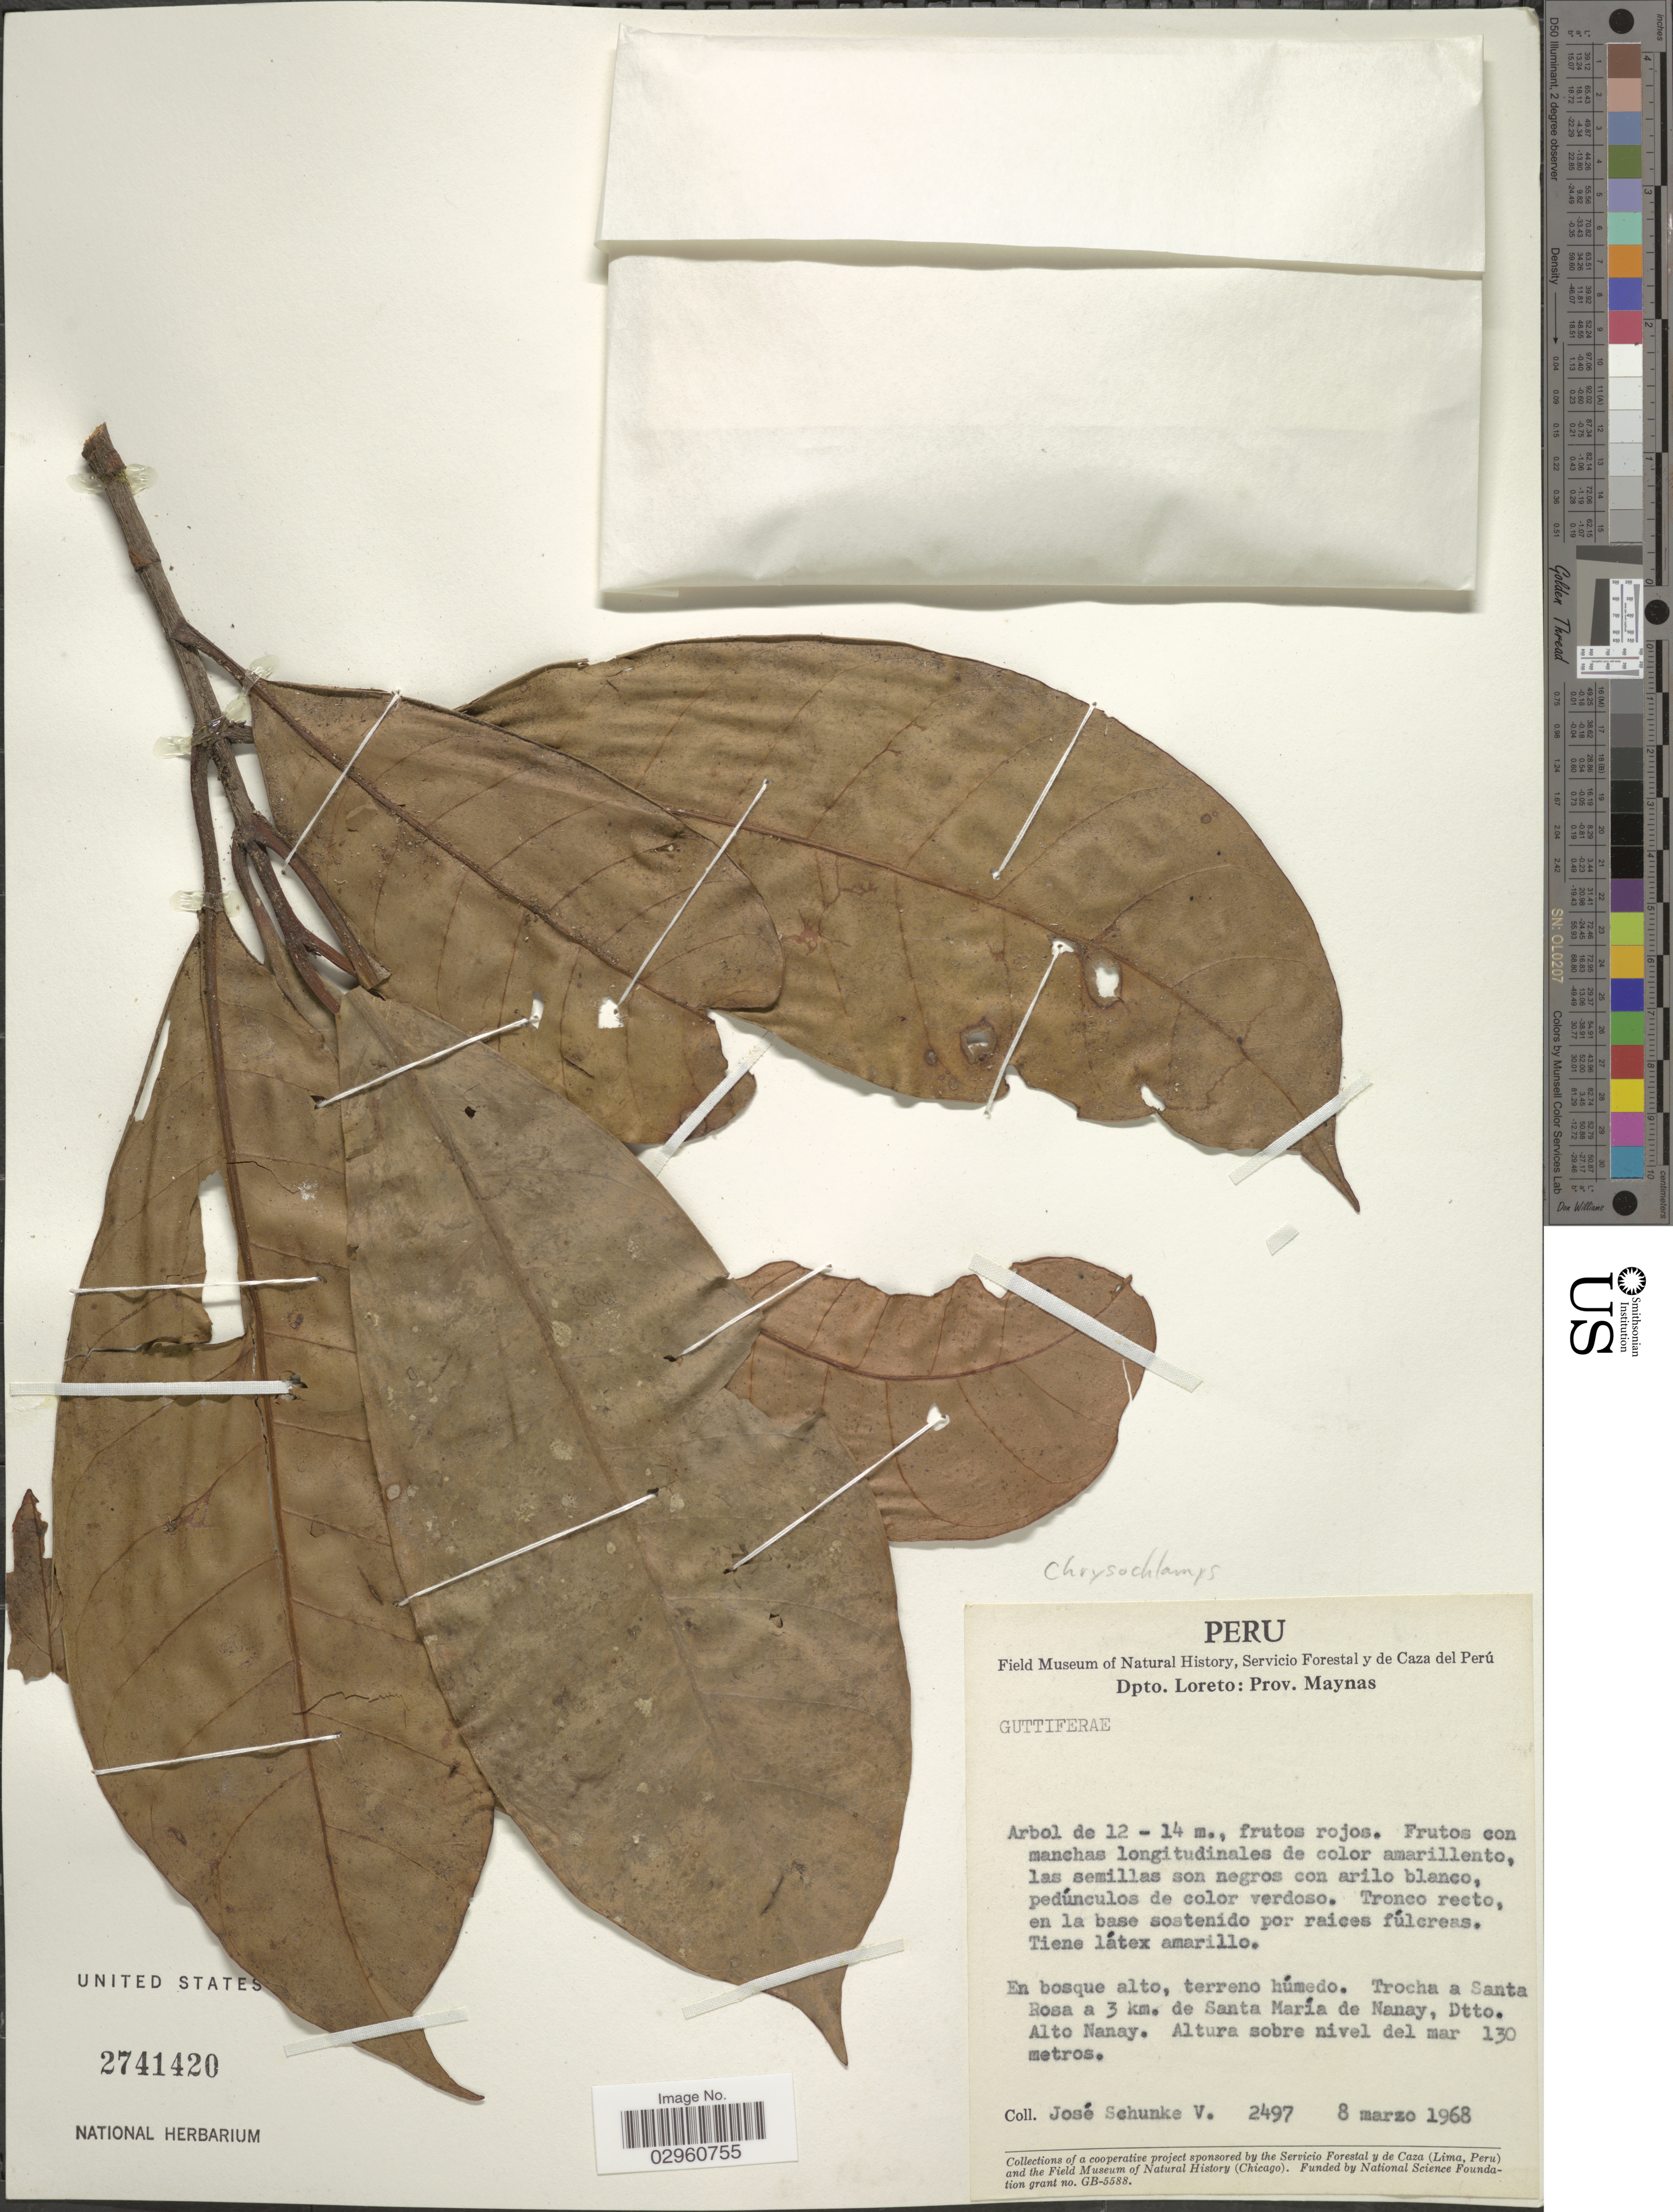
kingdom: Plantae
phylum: Tracheophyta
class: Magnoliopsida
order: Malpighiales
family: Clusiaceae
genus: Chrysochlamys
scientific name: Chrysochlamys sp.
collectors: J. Schunke Vigo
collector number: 2497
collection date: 1968-03-08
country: Peru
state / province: Loreto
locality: Dpto. Loreto: Prov. Maynas. Trocha a Santa Rosa a 3 km. de Santa María de Nanay, Dtto. Alto Nanay.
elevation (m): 130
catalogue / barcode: US 2741420